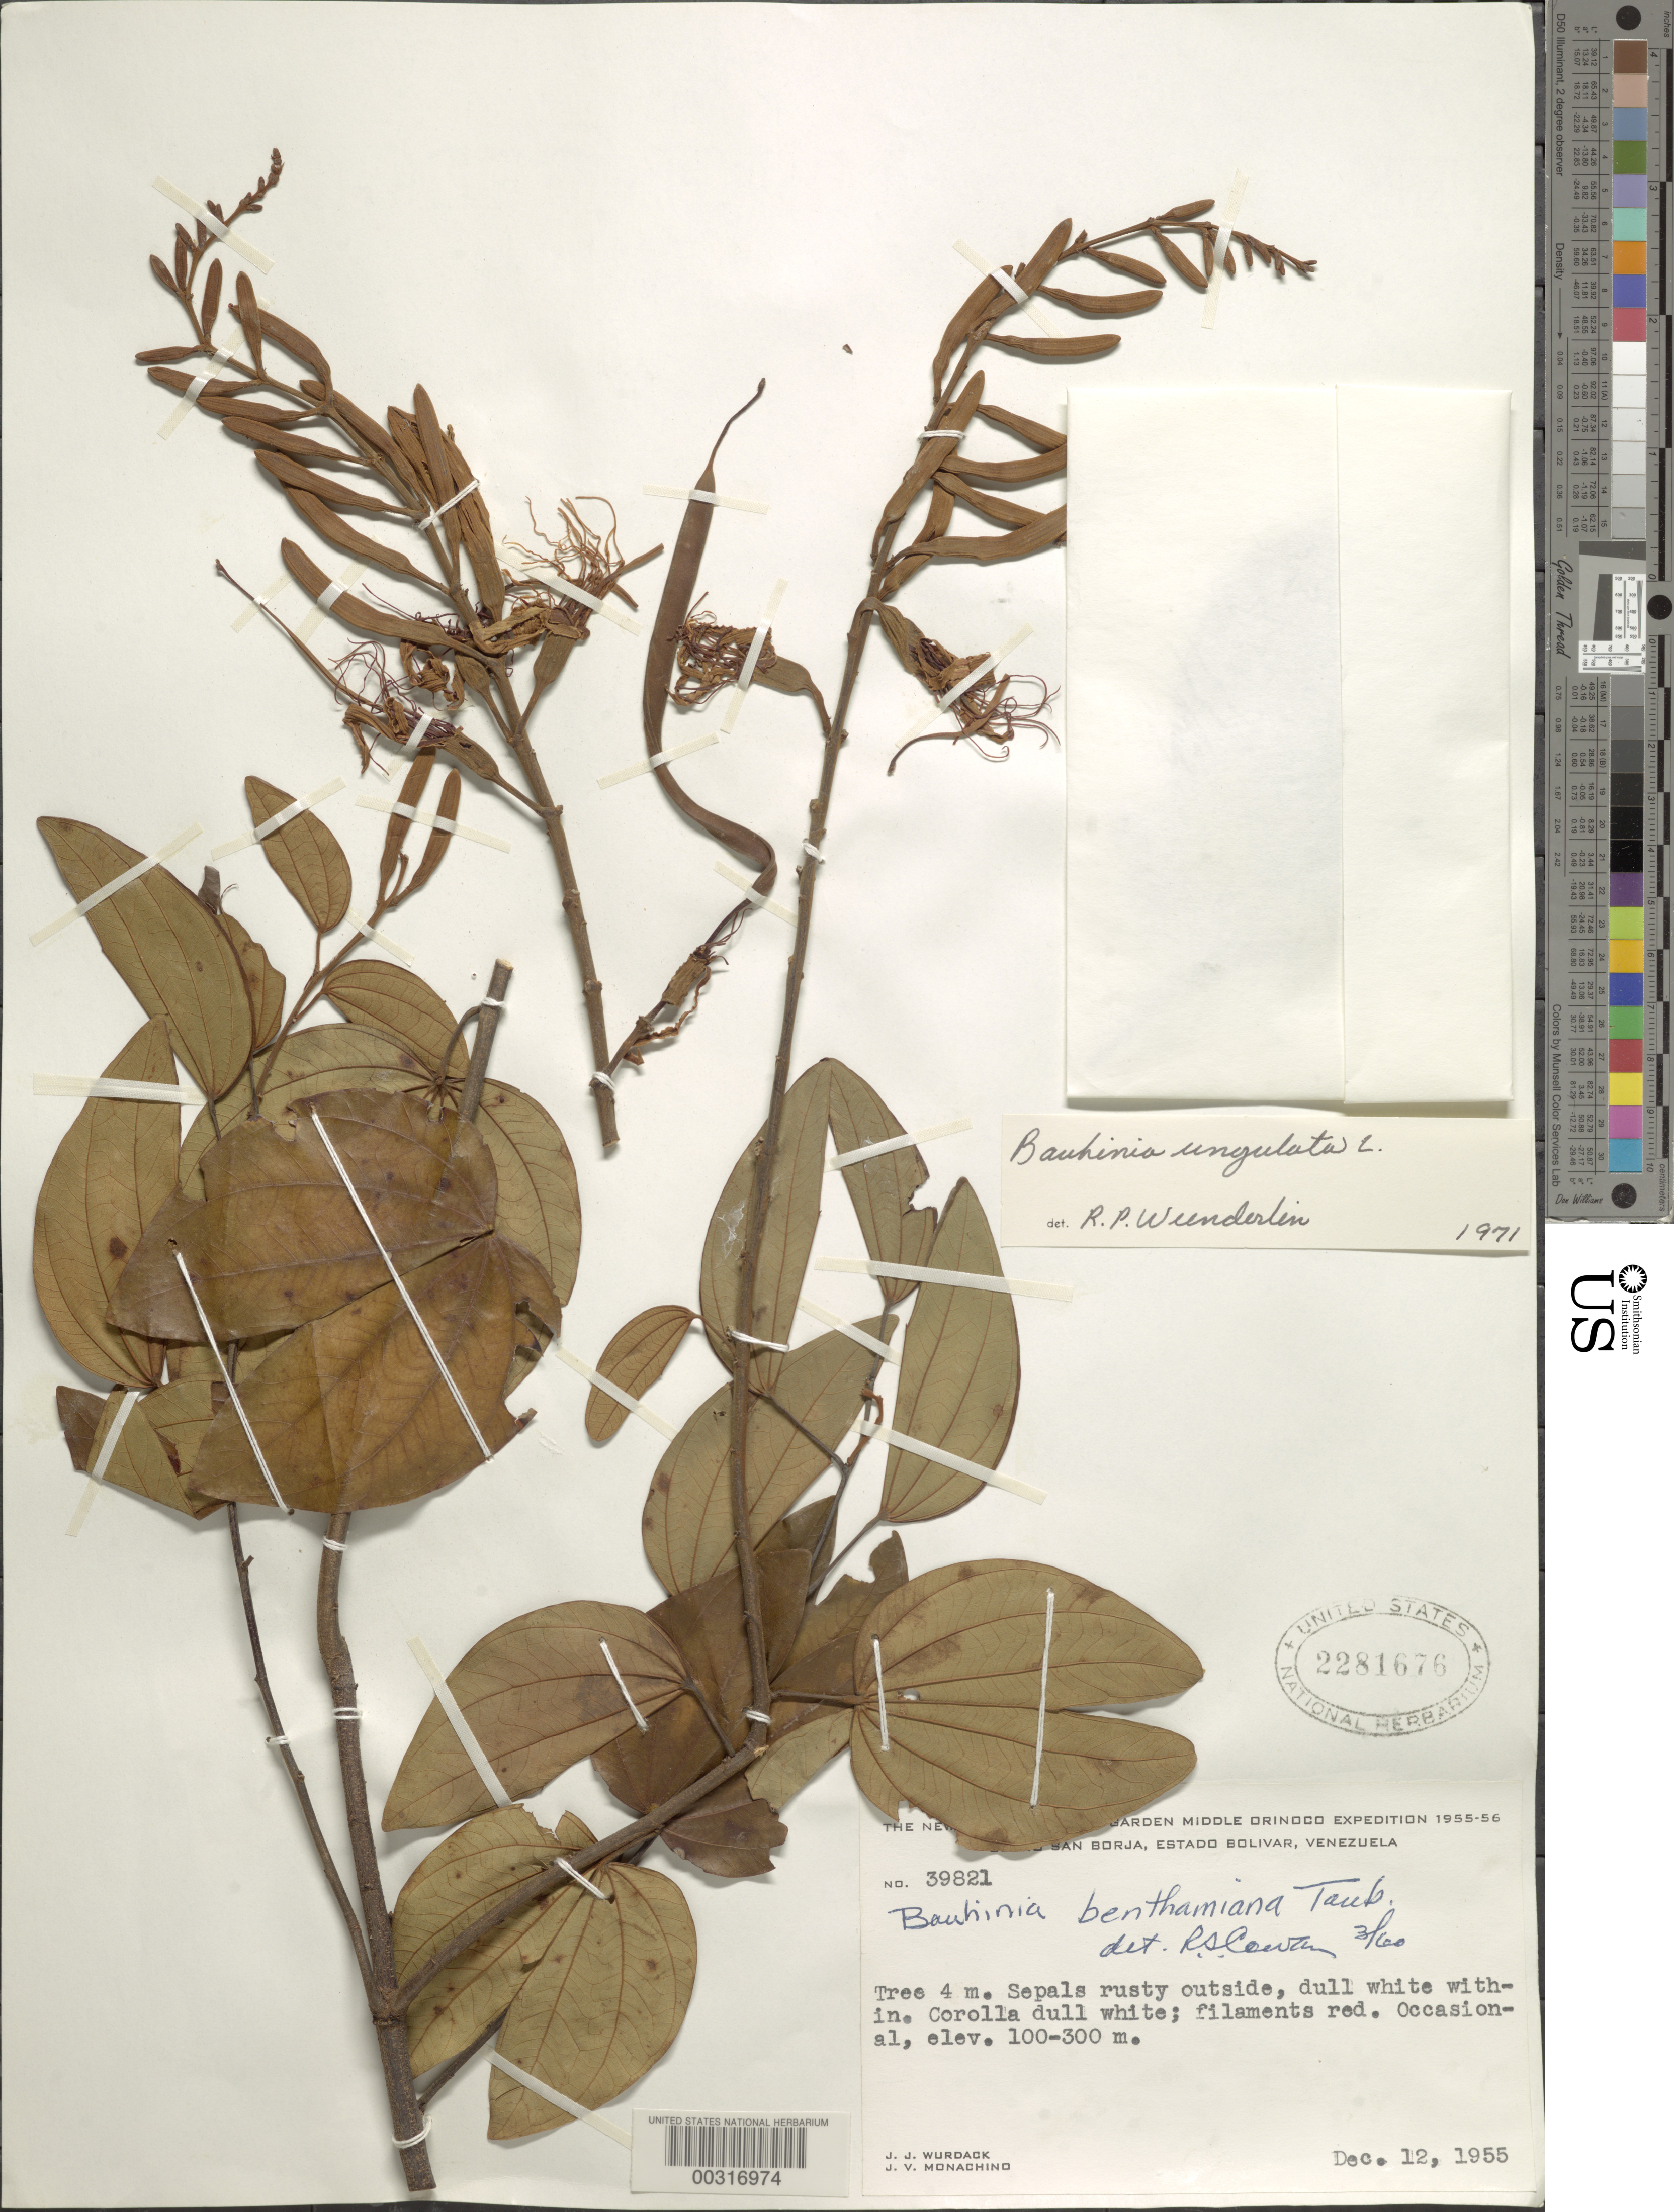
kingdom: Plantae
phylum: Tracheophyta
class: Magnoliopsida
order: Fabales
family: Fabaceae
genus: Bauhinia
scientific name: Bauhinia ungulata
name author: L.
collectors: J. J. Wurdack & J. V. Monachino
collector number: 39821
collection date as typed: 12 Dec 1955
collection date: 1955-12-12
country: Venezuela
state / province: Bolivar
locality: Serro san borja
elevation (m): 100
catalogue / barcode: US 2281676